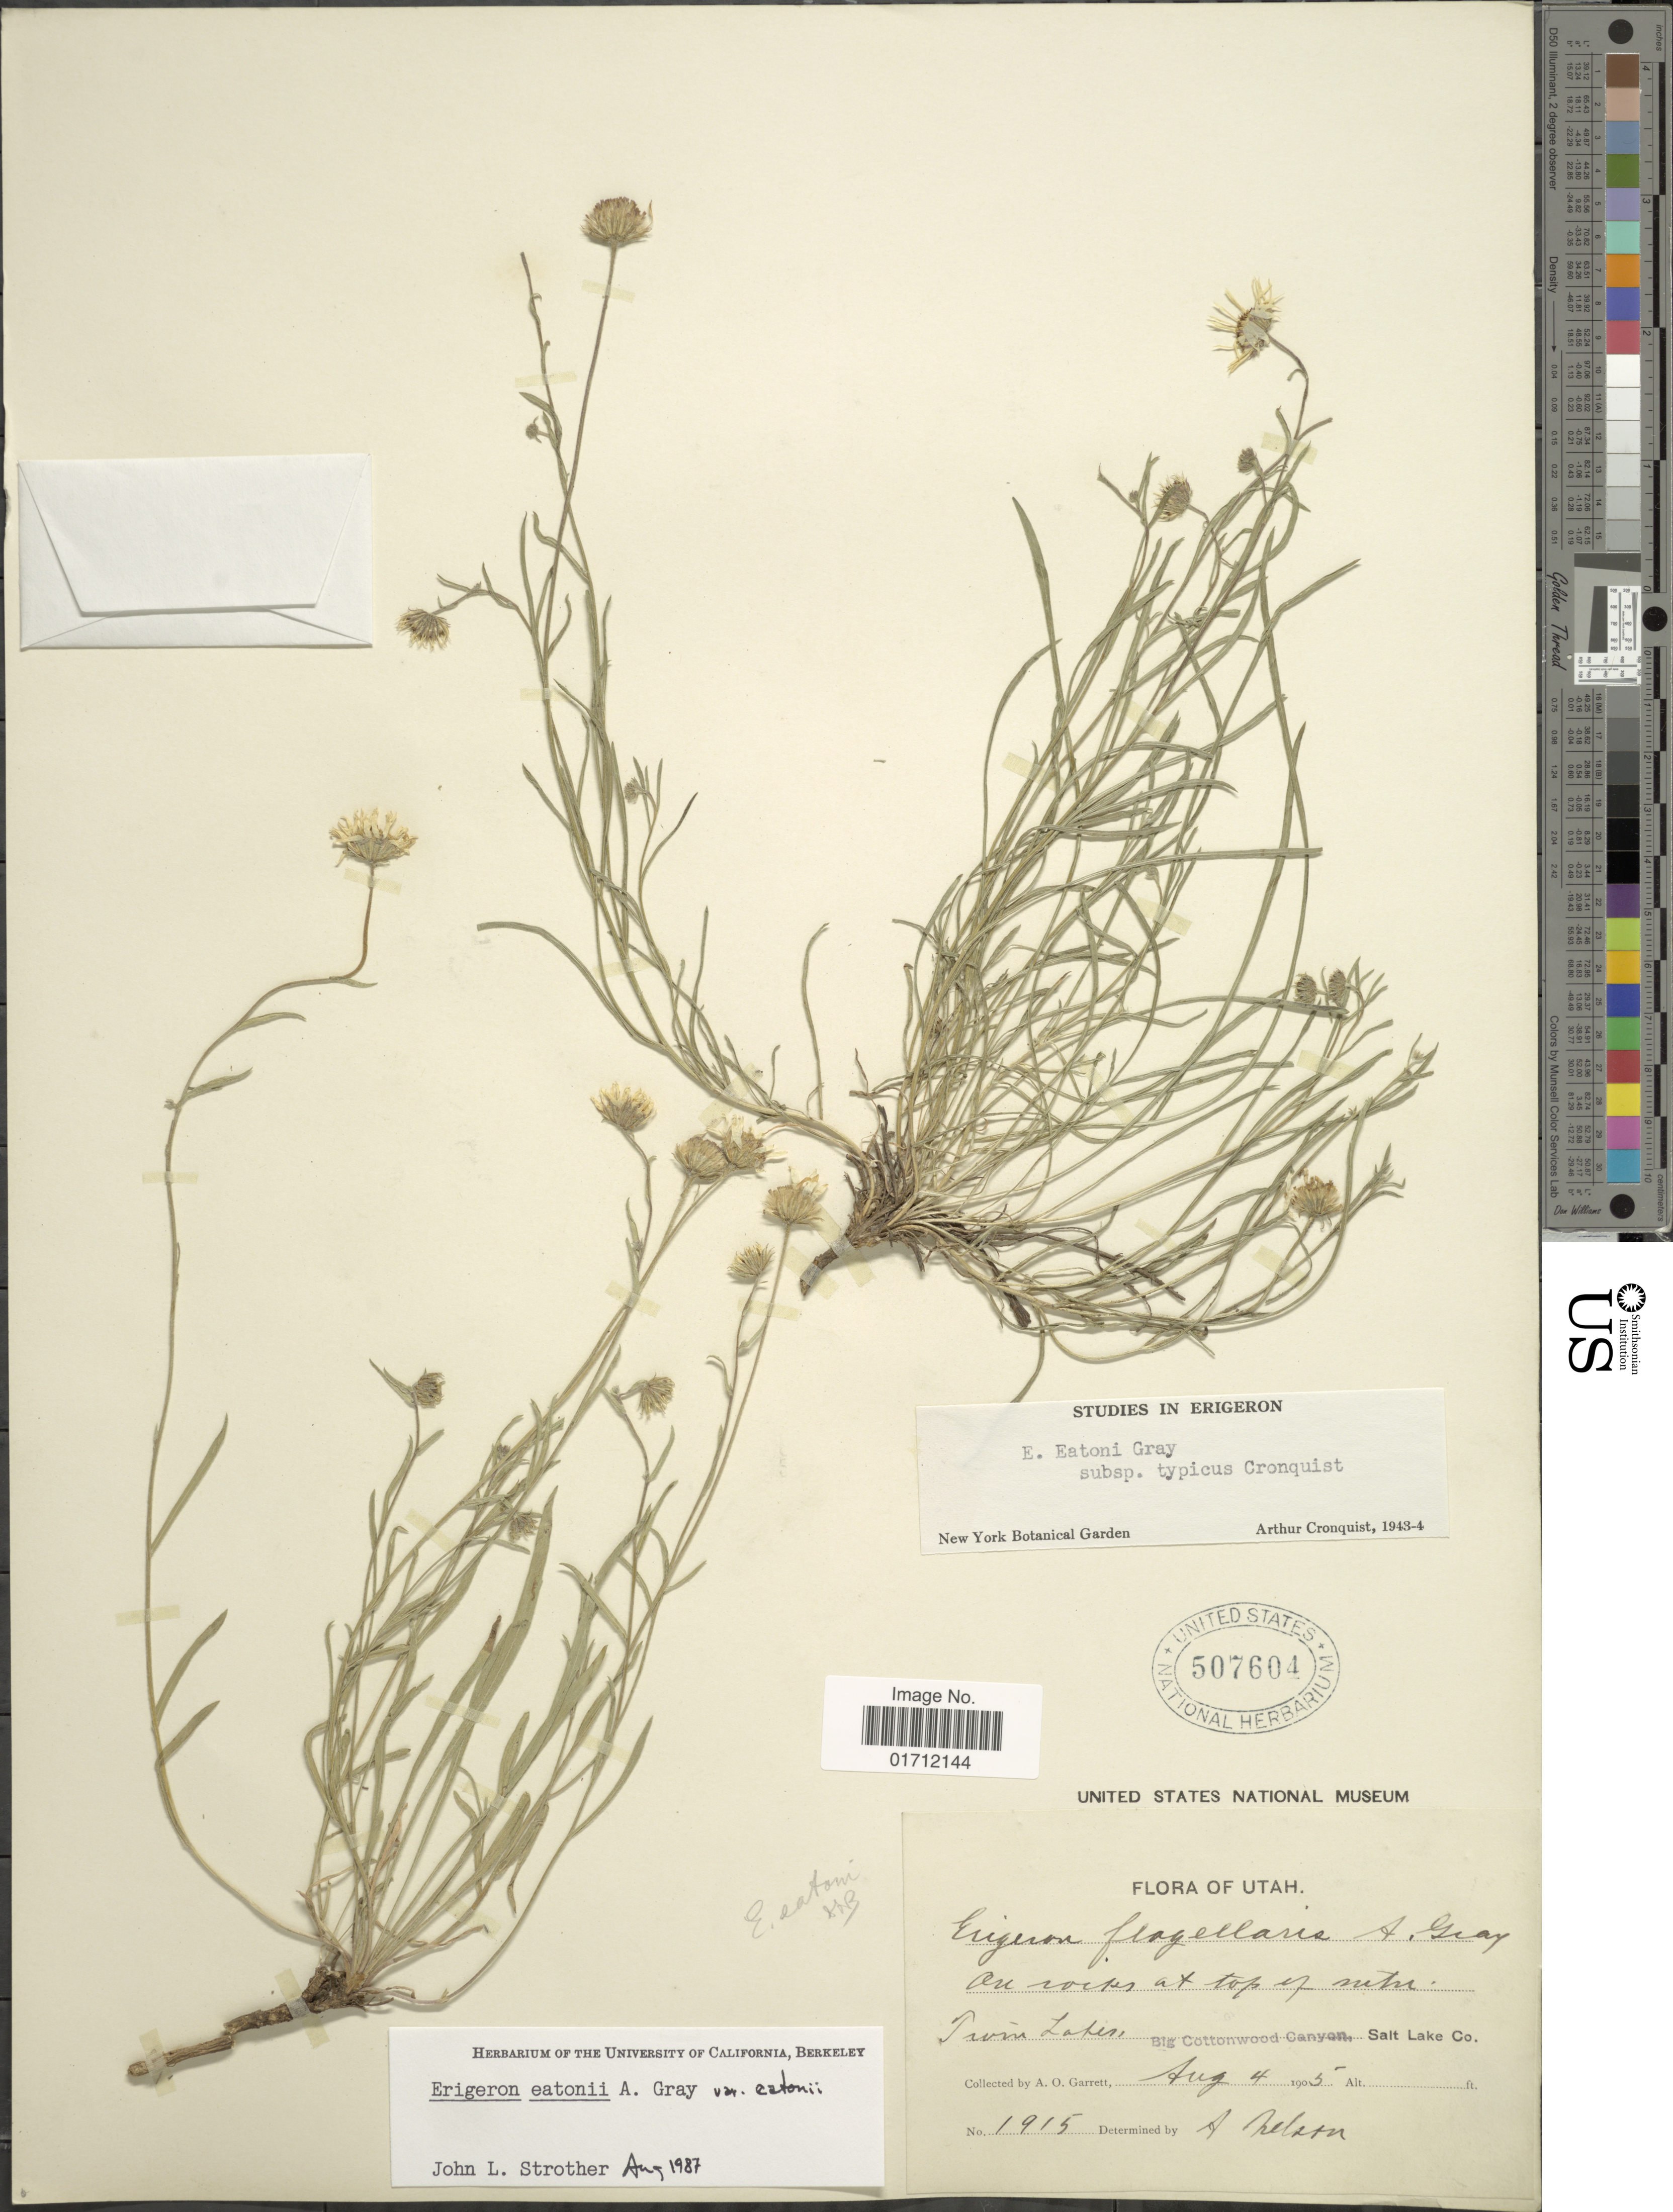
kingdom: Plantae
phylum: Tracheophyta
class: Magnoliopsida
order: Asterales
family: Asteraceae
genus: Erigeron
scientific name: Erigeron eatonii var. eatonii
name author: A. Gray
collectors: A. O. Garrett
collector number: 1915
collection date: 1905-08-04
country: United States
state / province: Utah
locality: Pivin Lakes. Big Cottonwood Canyon, Salt Lake Co.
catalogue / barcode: US 507604